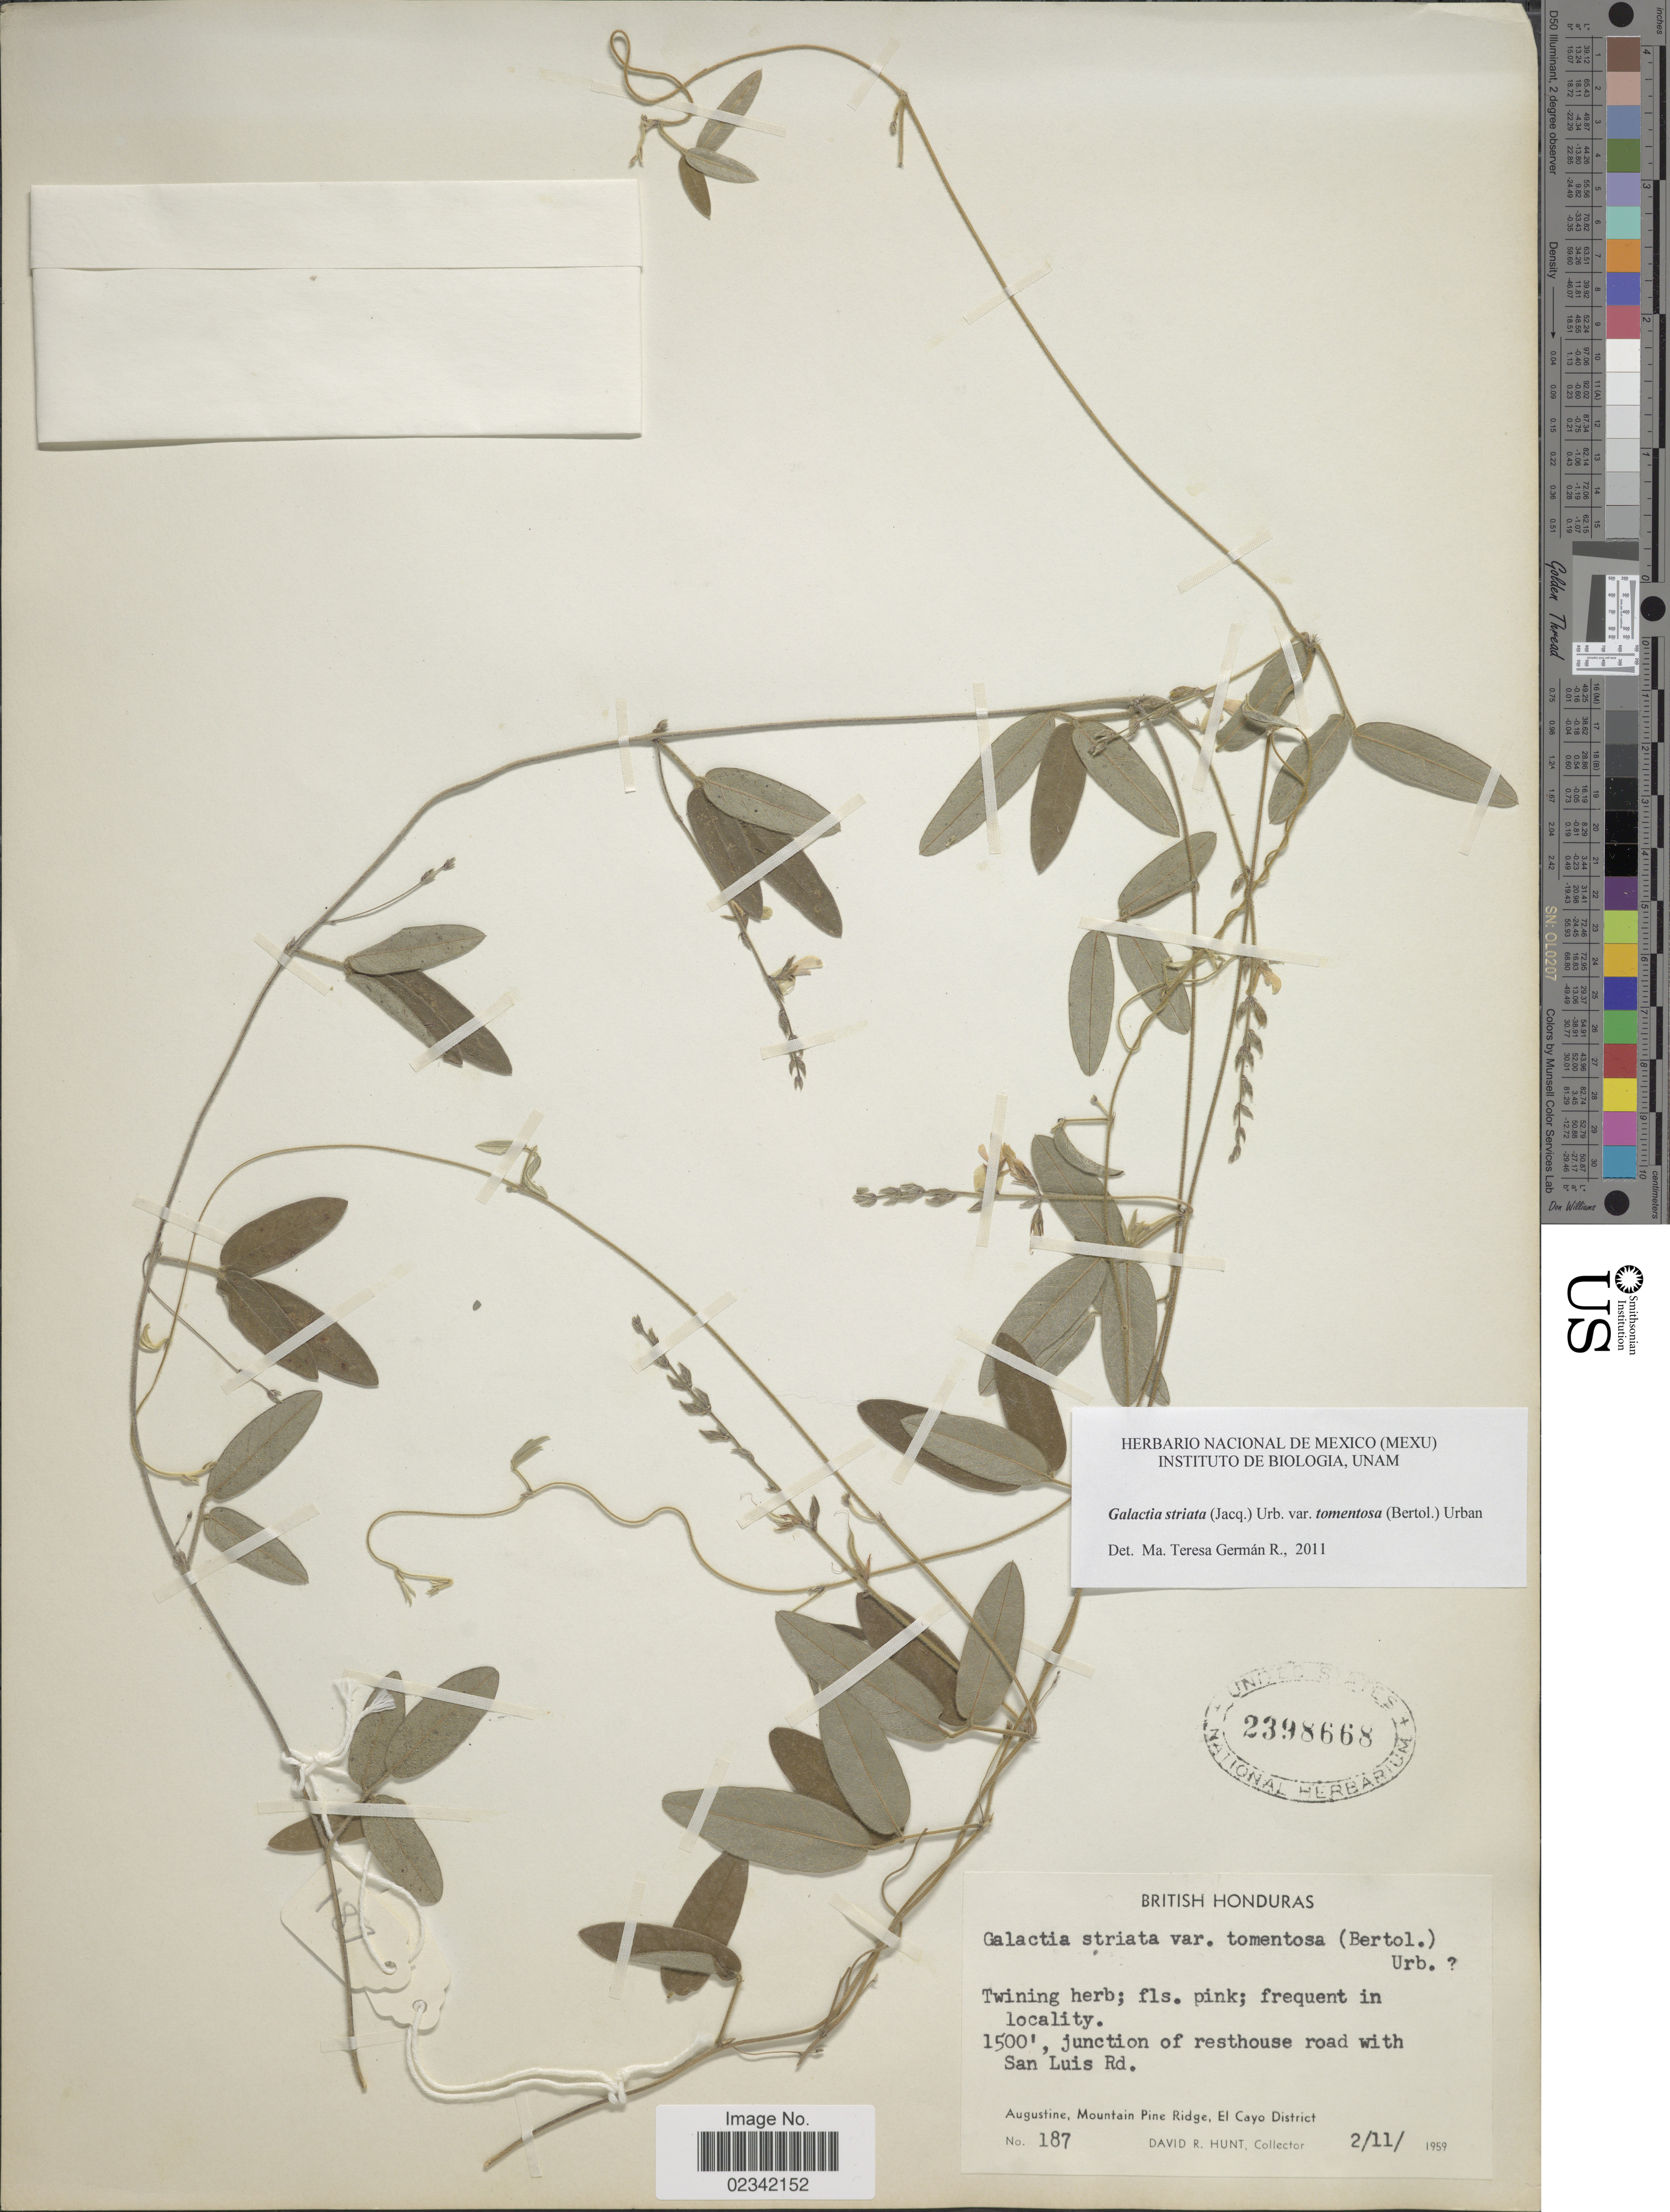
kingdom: Plantae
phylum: Tracheophyta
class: Magnoliopsida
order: Fabales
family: Fabaceae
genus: Galactia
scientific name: Galactia striata var. tomentosa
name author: (Bertol.) Urb.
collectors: D. R. Hunt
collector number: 187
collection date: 1959-11-02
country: Belize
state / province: Cayo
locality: Junction of resthouse road with San Luis Rd., Augustine, Mountain Pine Ridge, El Cayo District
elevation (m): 457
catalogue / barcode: US 2398668